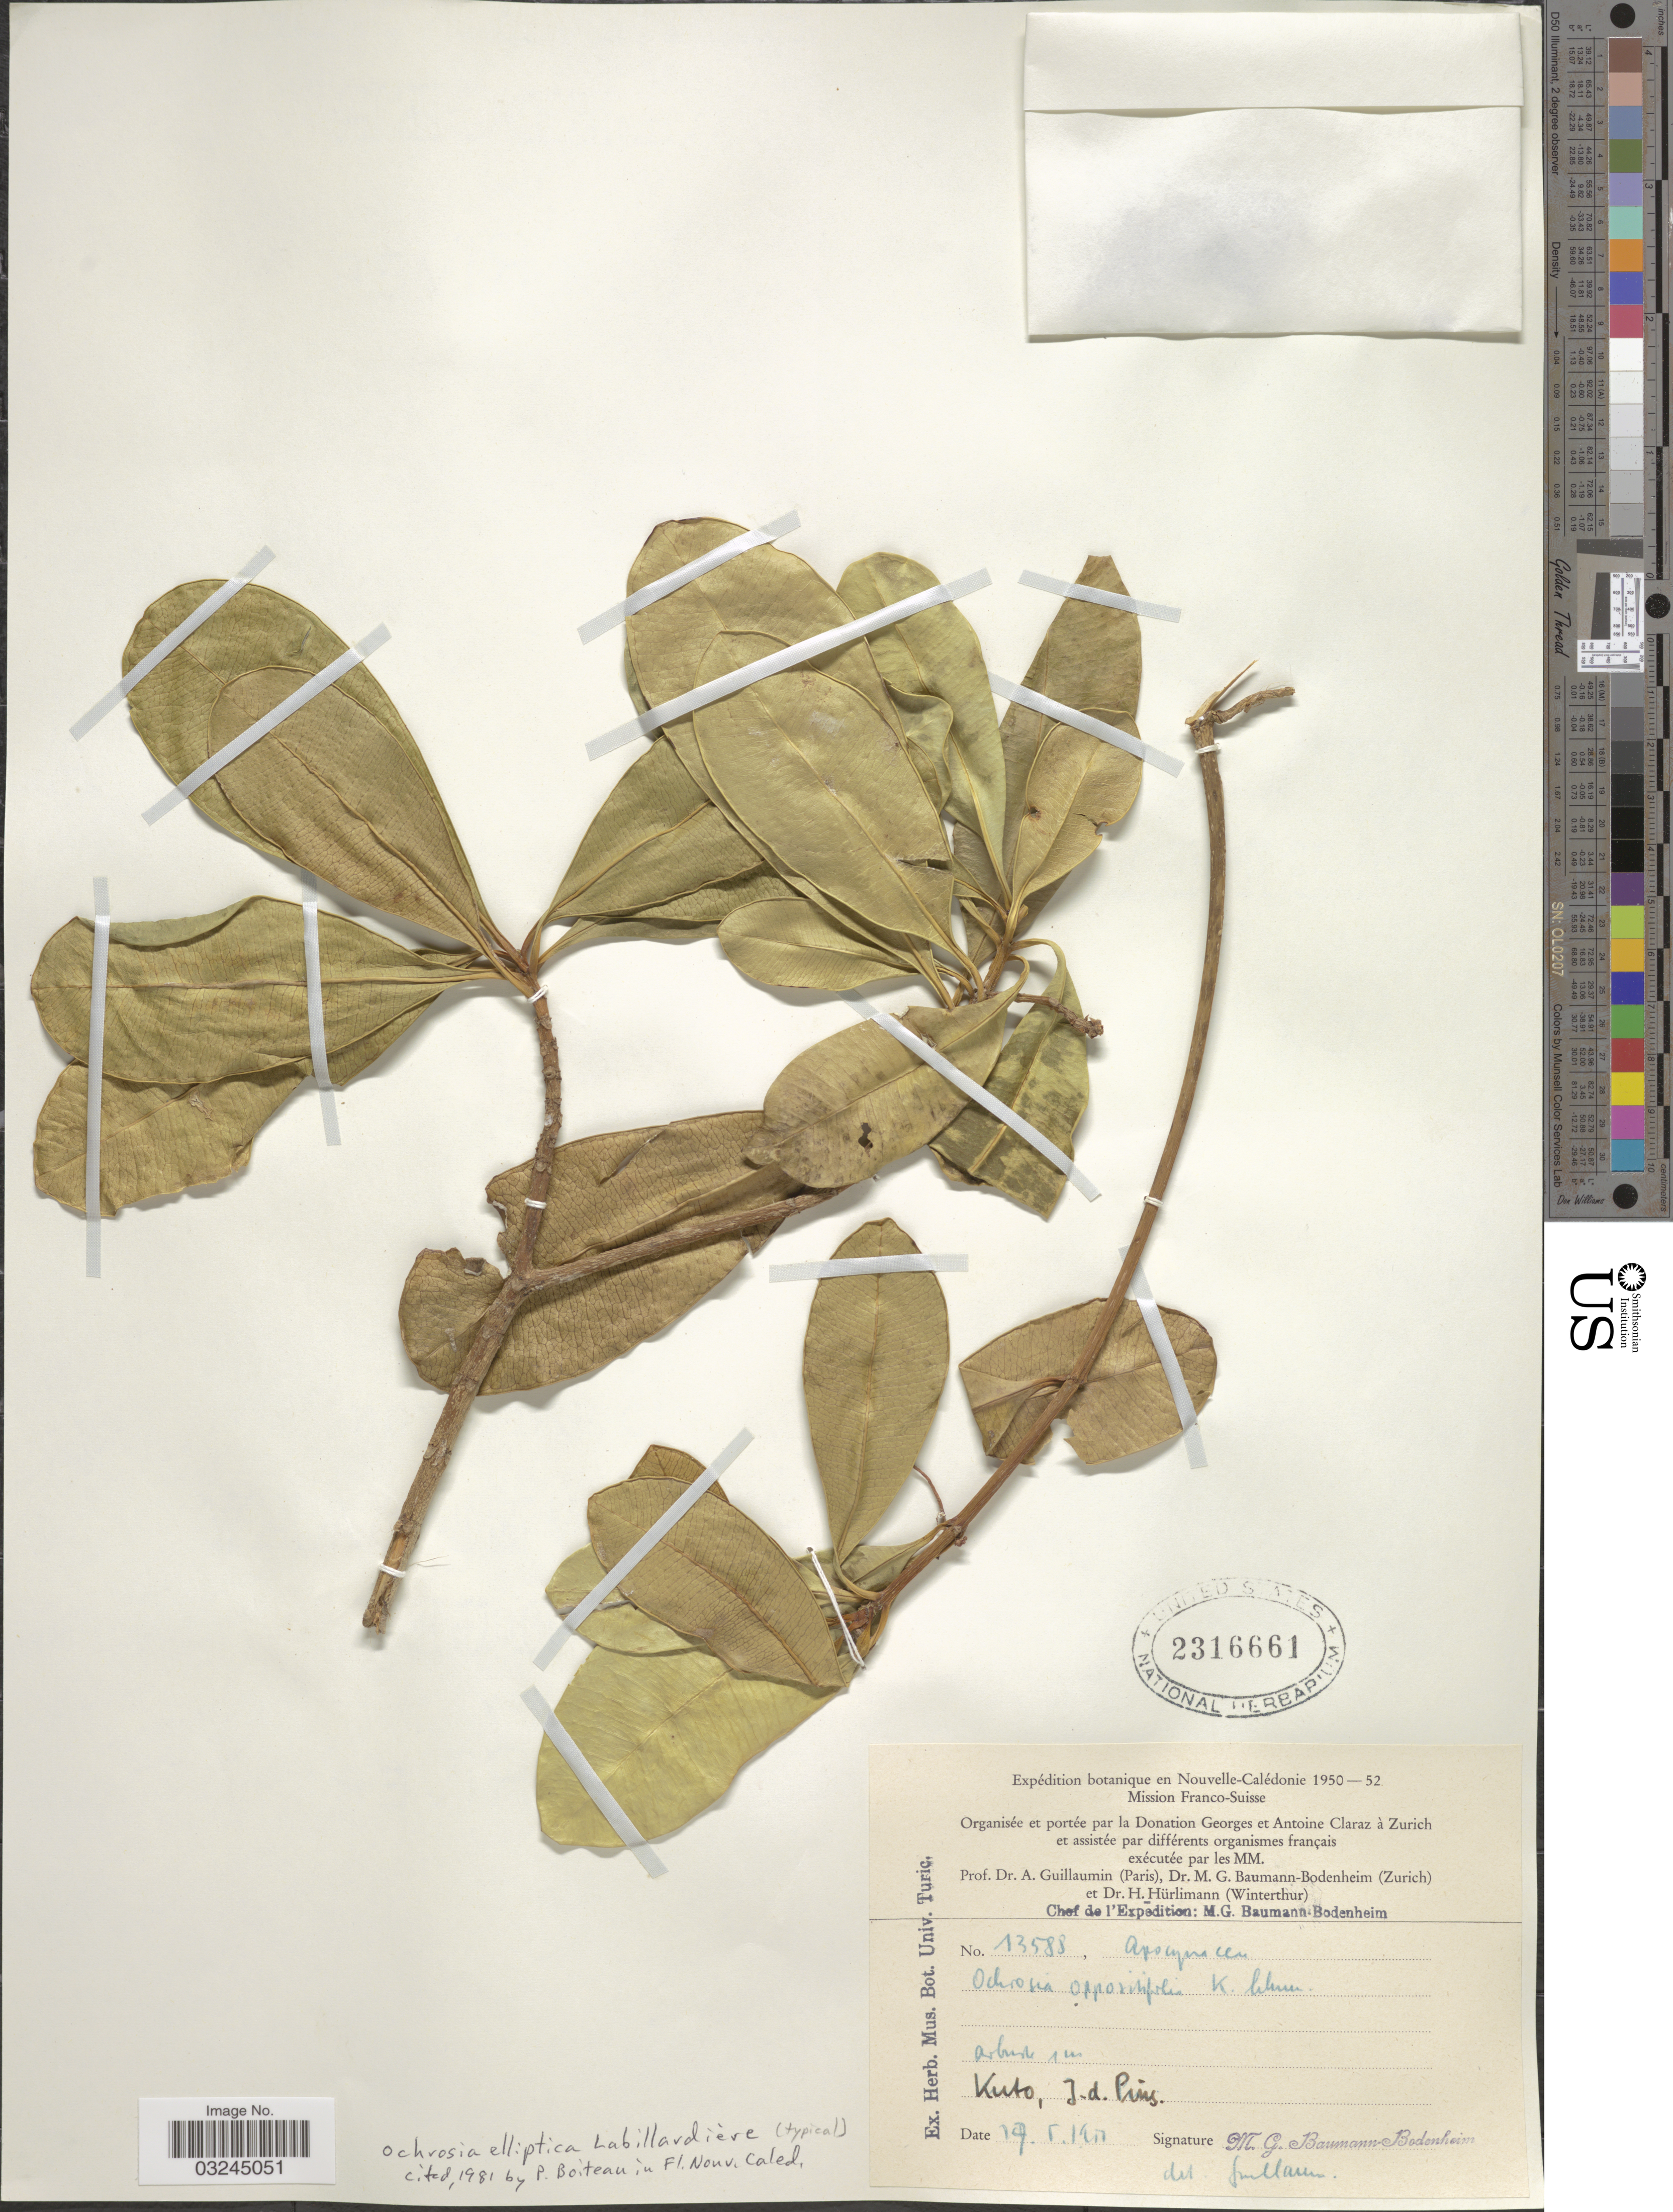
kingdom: Plantae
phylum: Tracheophyta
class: Magnoliopsida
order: Gentianales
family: Apocynaceae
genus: Ochrosia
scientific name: Ochrosia elliptica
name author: Labill.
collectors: M. G. Baumann-Bodenheim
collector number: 13588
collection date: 1951-05-17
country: New Caledonia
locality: Kuto, I. d. Pins.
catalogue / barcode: US 2316661